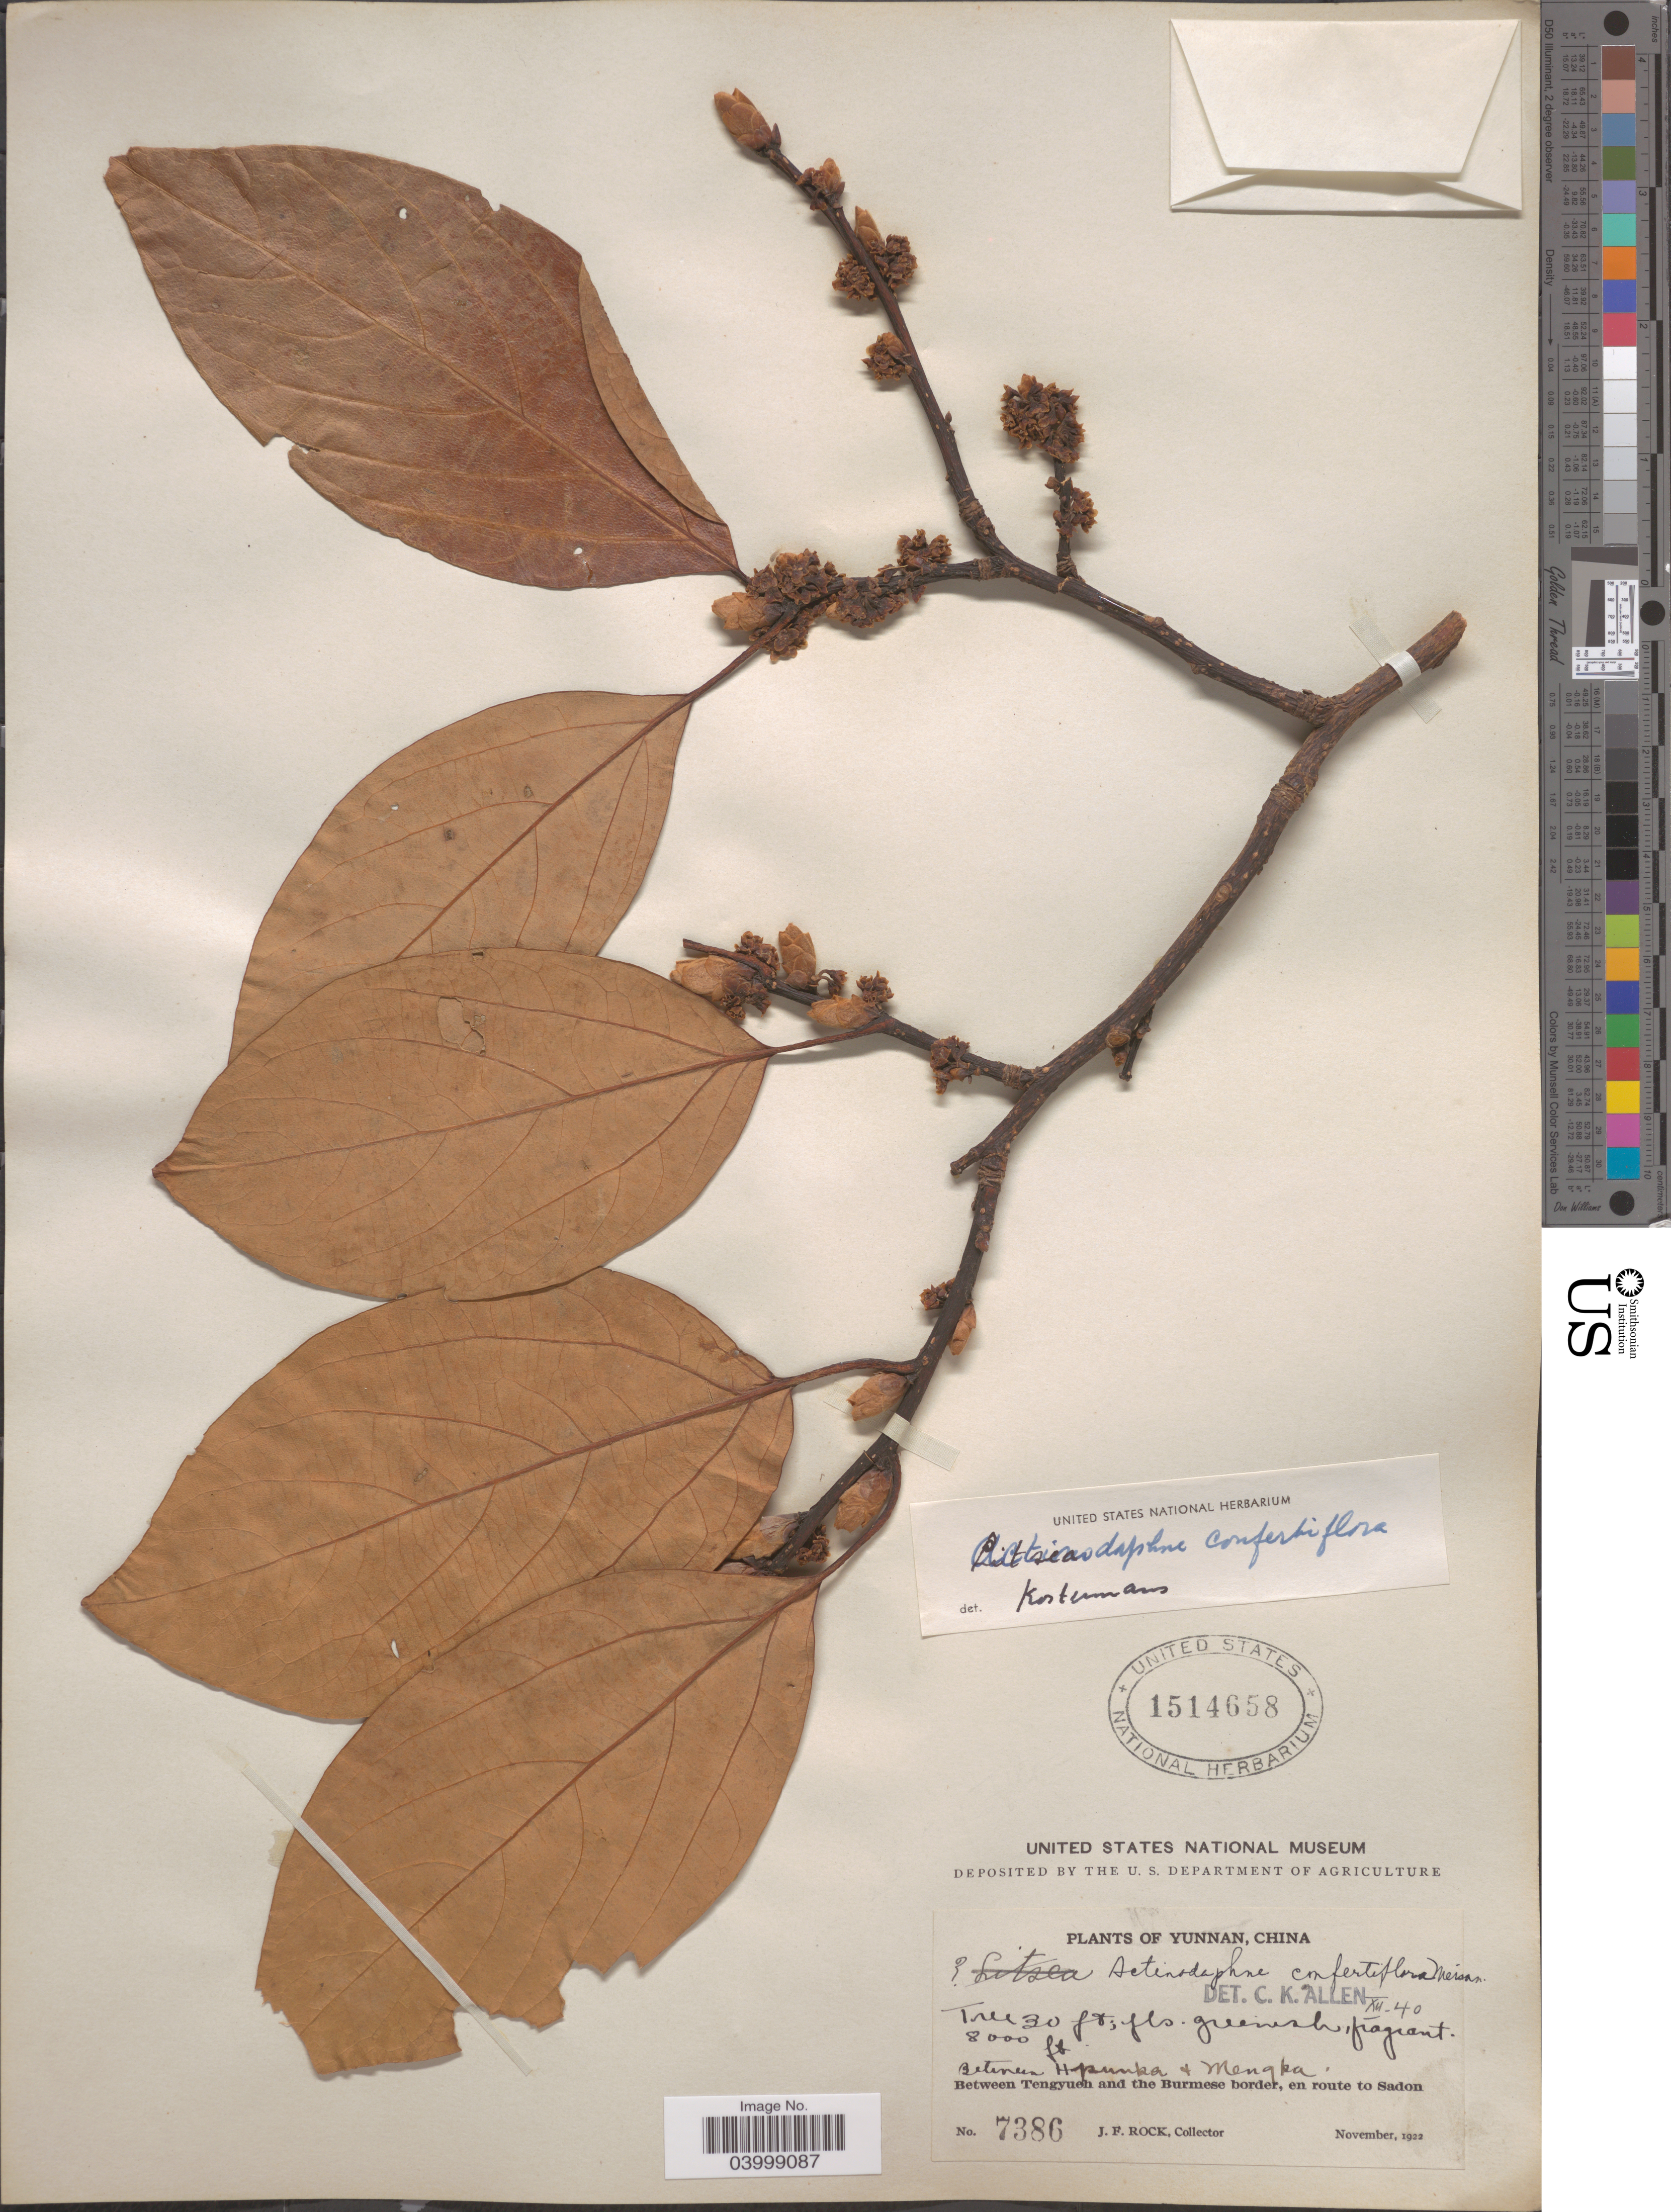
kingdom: Plantae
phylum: Tracheophyta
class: Magnoliopsida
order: Laurales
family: Lauraceae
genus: Actinodaphne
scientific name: Actinodaphne confertiflora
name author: Meisn.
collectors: J. Rock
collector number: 7386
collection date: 1922-11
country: China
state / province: Yunnan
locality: Between Hpunka [interpreted] & Mengka. Between Tengyueh and the Burmese border, en route to Sadon.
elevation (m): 2438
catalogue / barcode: US 1514658